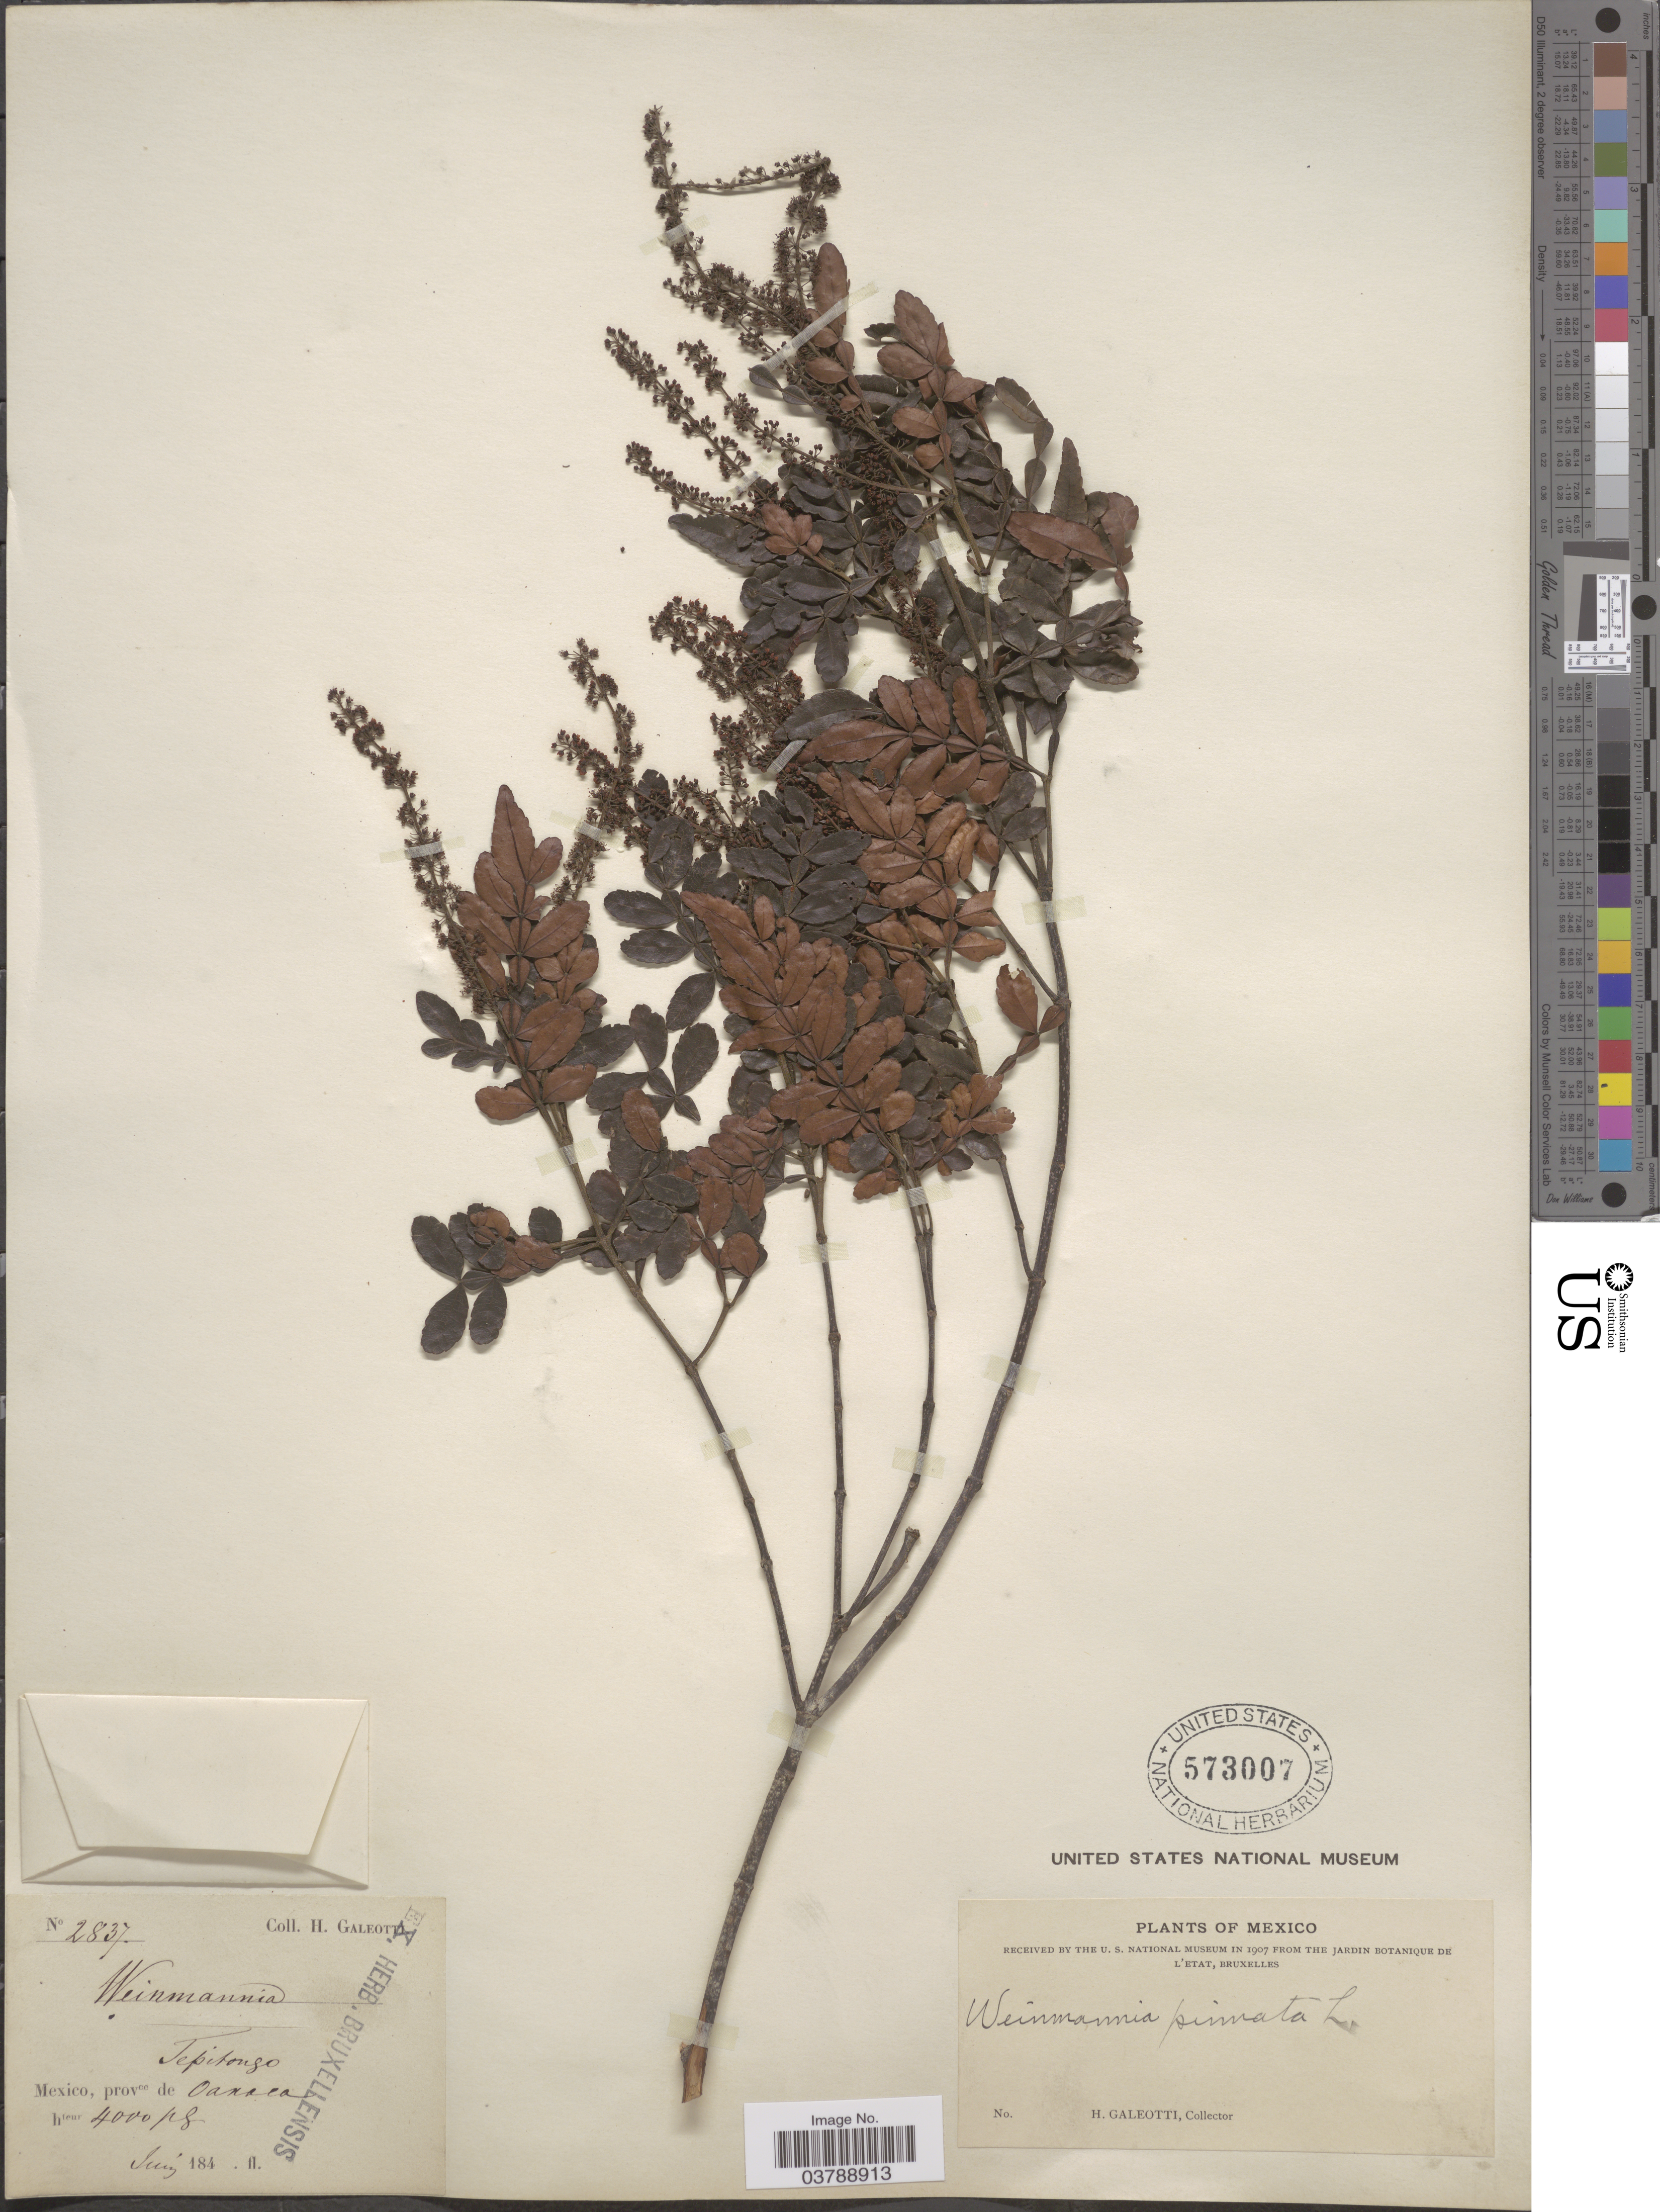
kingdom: Plantae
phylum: Tracheophyta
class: Magnoliopsida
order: Oxalidales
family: Cunoniaceae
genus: Weinmannia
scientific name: Weinmannia pinnata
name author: L.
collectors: H. G. Galeotti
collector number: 2837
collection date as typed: Juin 184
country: Mexico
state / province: Oaxaca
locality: Tepitongo.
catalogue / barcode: US 573007